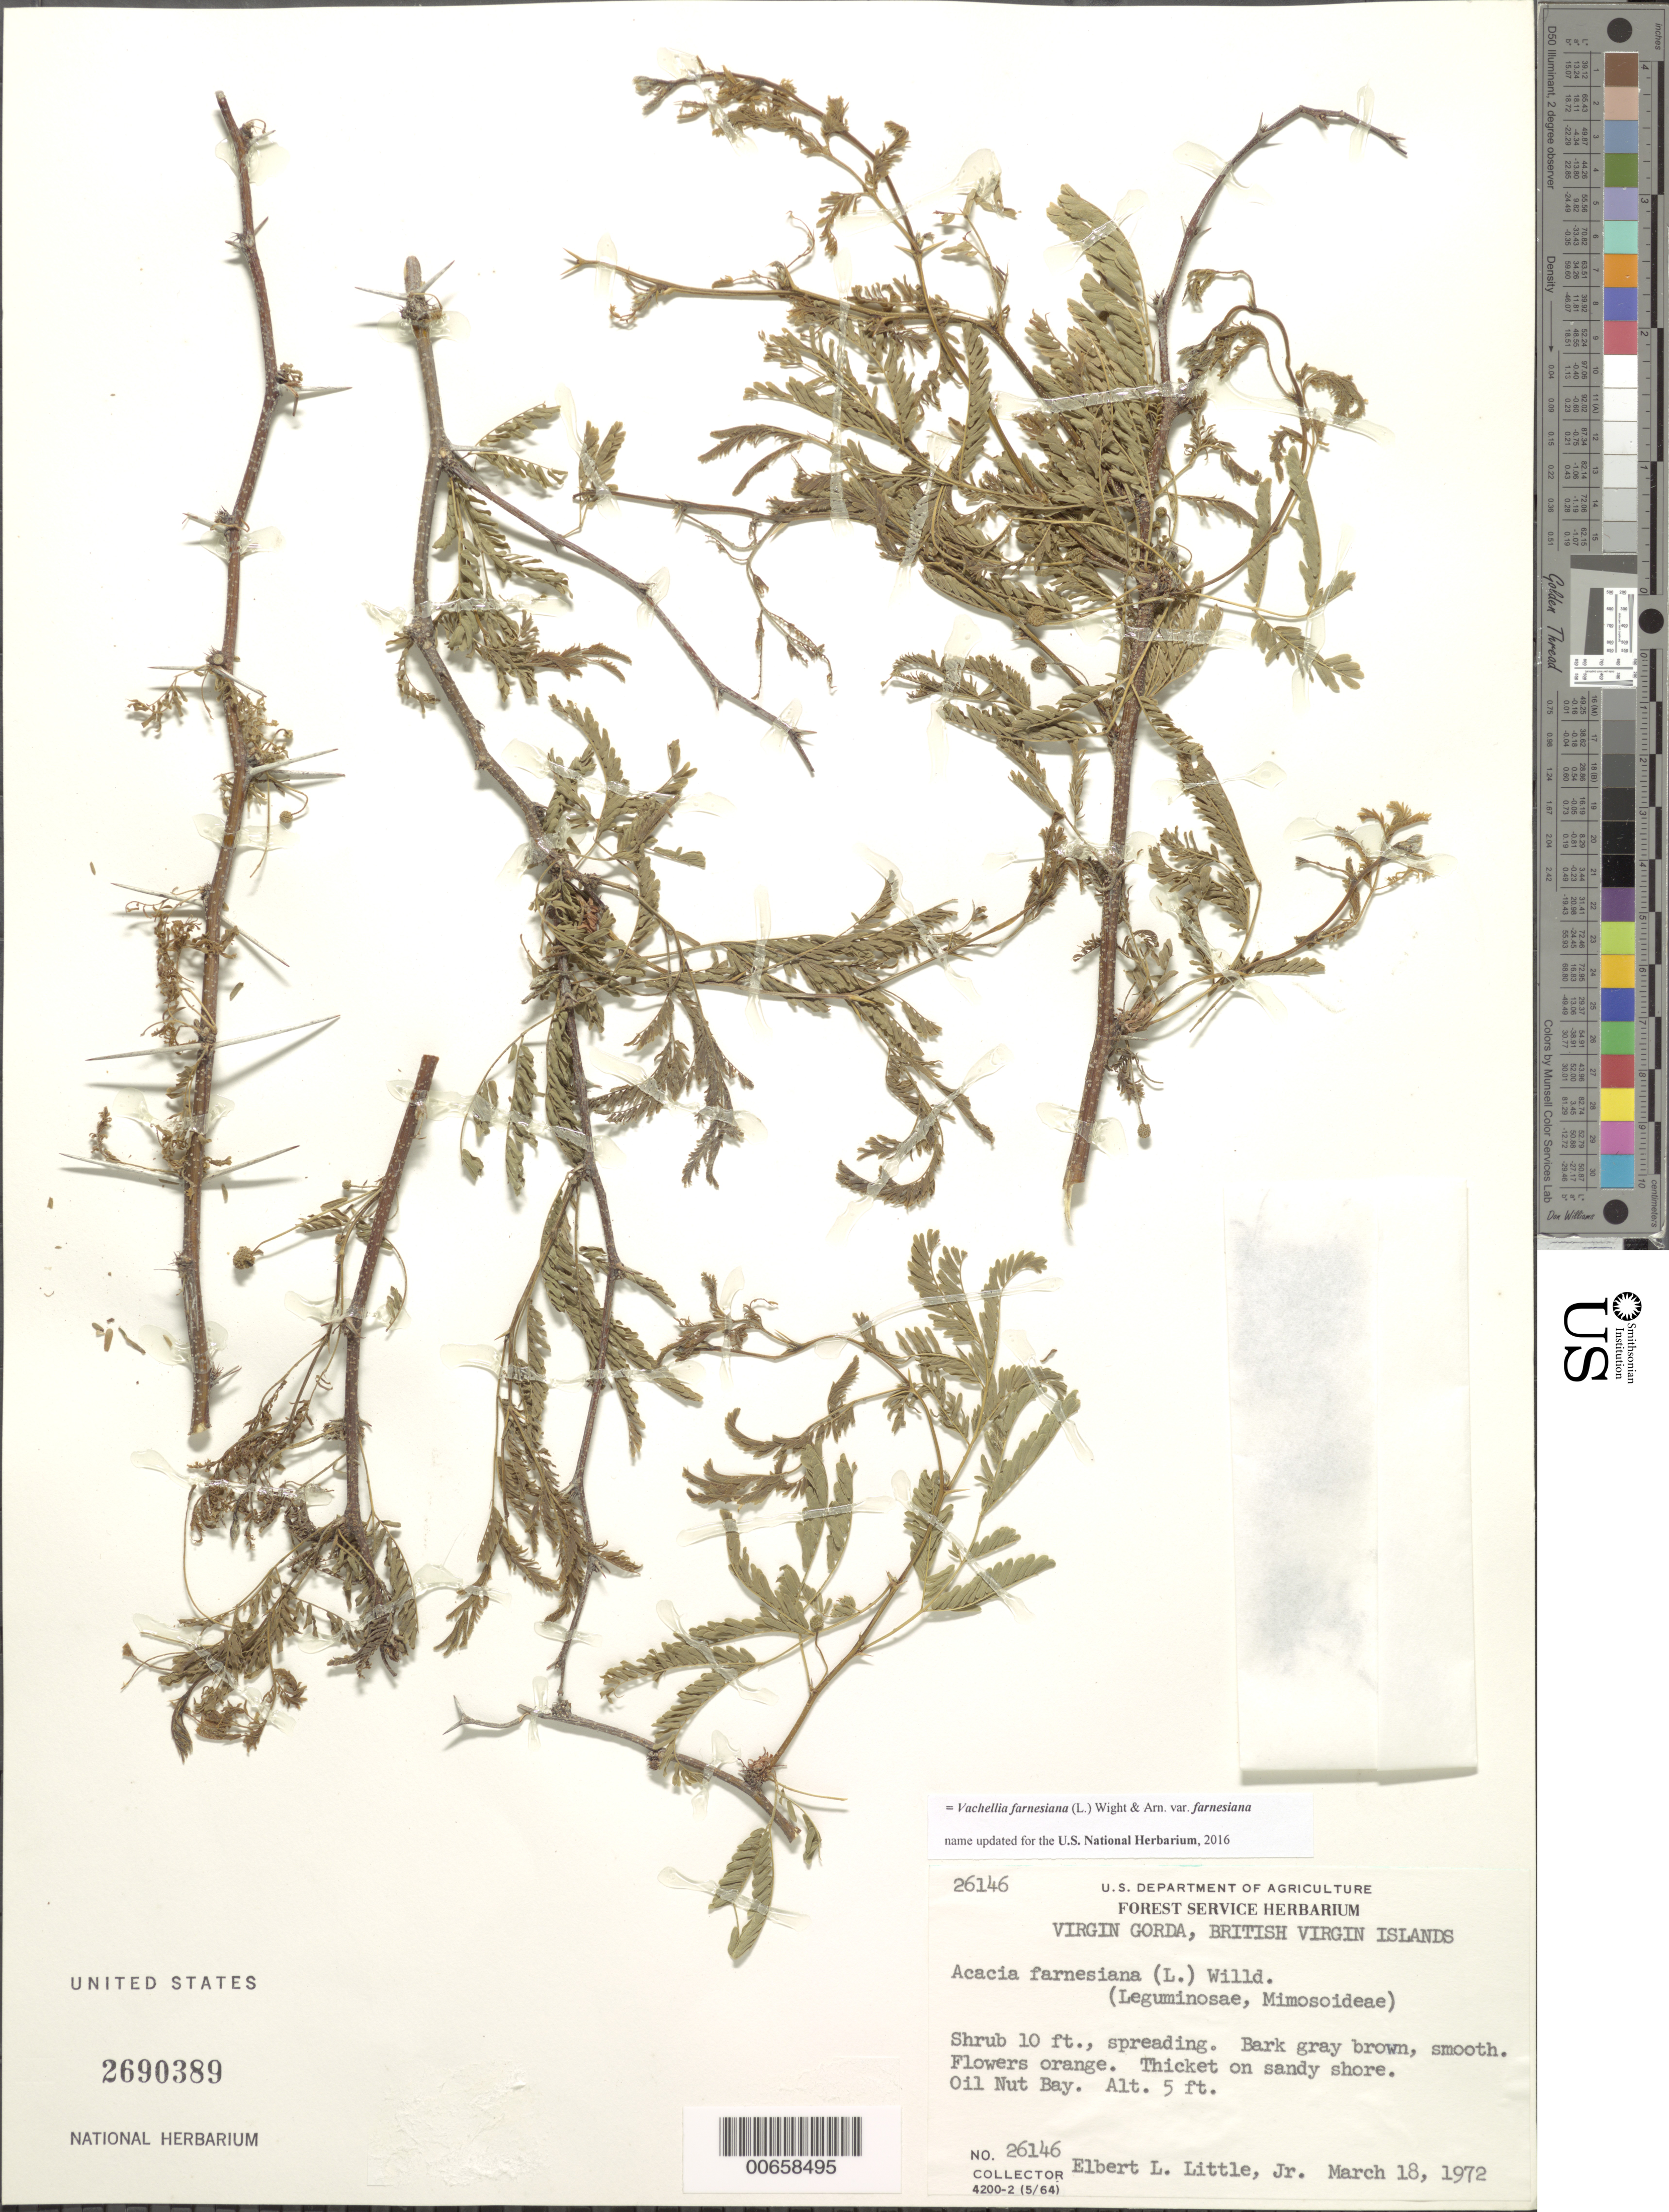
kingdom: Plantae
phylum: Tracheophyta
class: Magnoliopsida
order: Fabales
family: Fabaceae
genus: Vachellia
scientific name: Vachellia farnesiana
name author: (L.) Wight & Arn.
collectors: E. L. Little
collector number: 26146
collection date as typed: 18 Mar 1972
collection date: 1972-03-18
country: British Virgin Islands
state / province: Virgin Gorda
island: Virgin Gorda Island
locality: Oil Nut Bay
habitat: Thicket on sandy shore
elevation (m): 2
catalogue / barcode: US 2690389